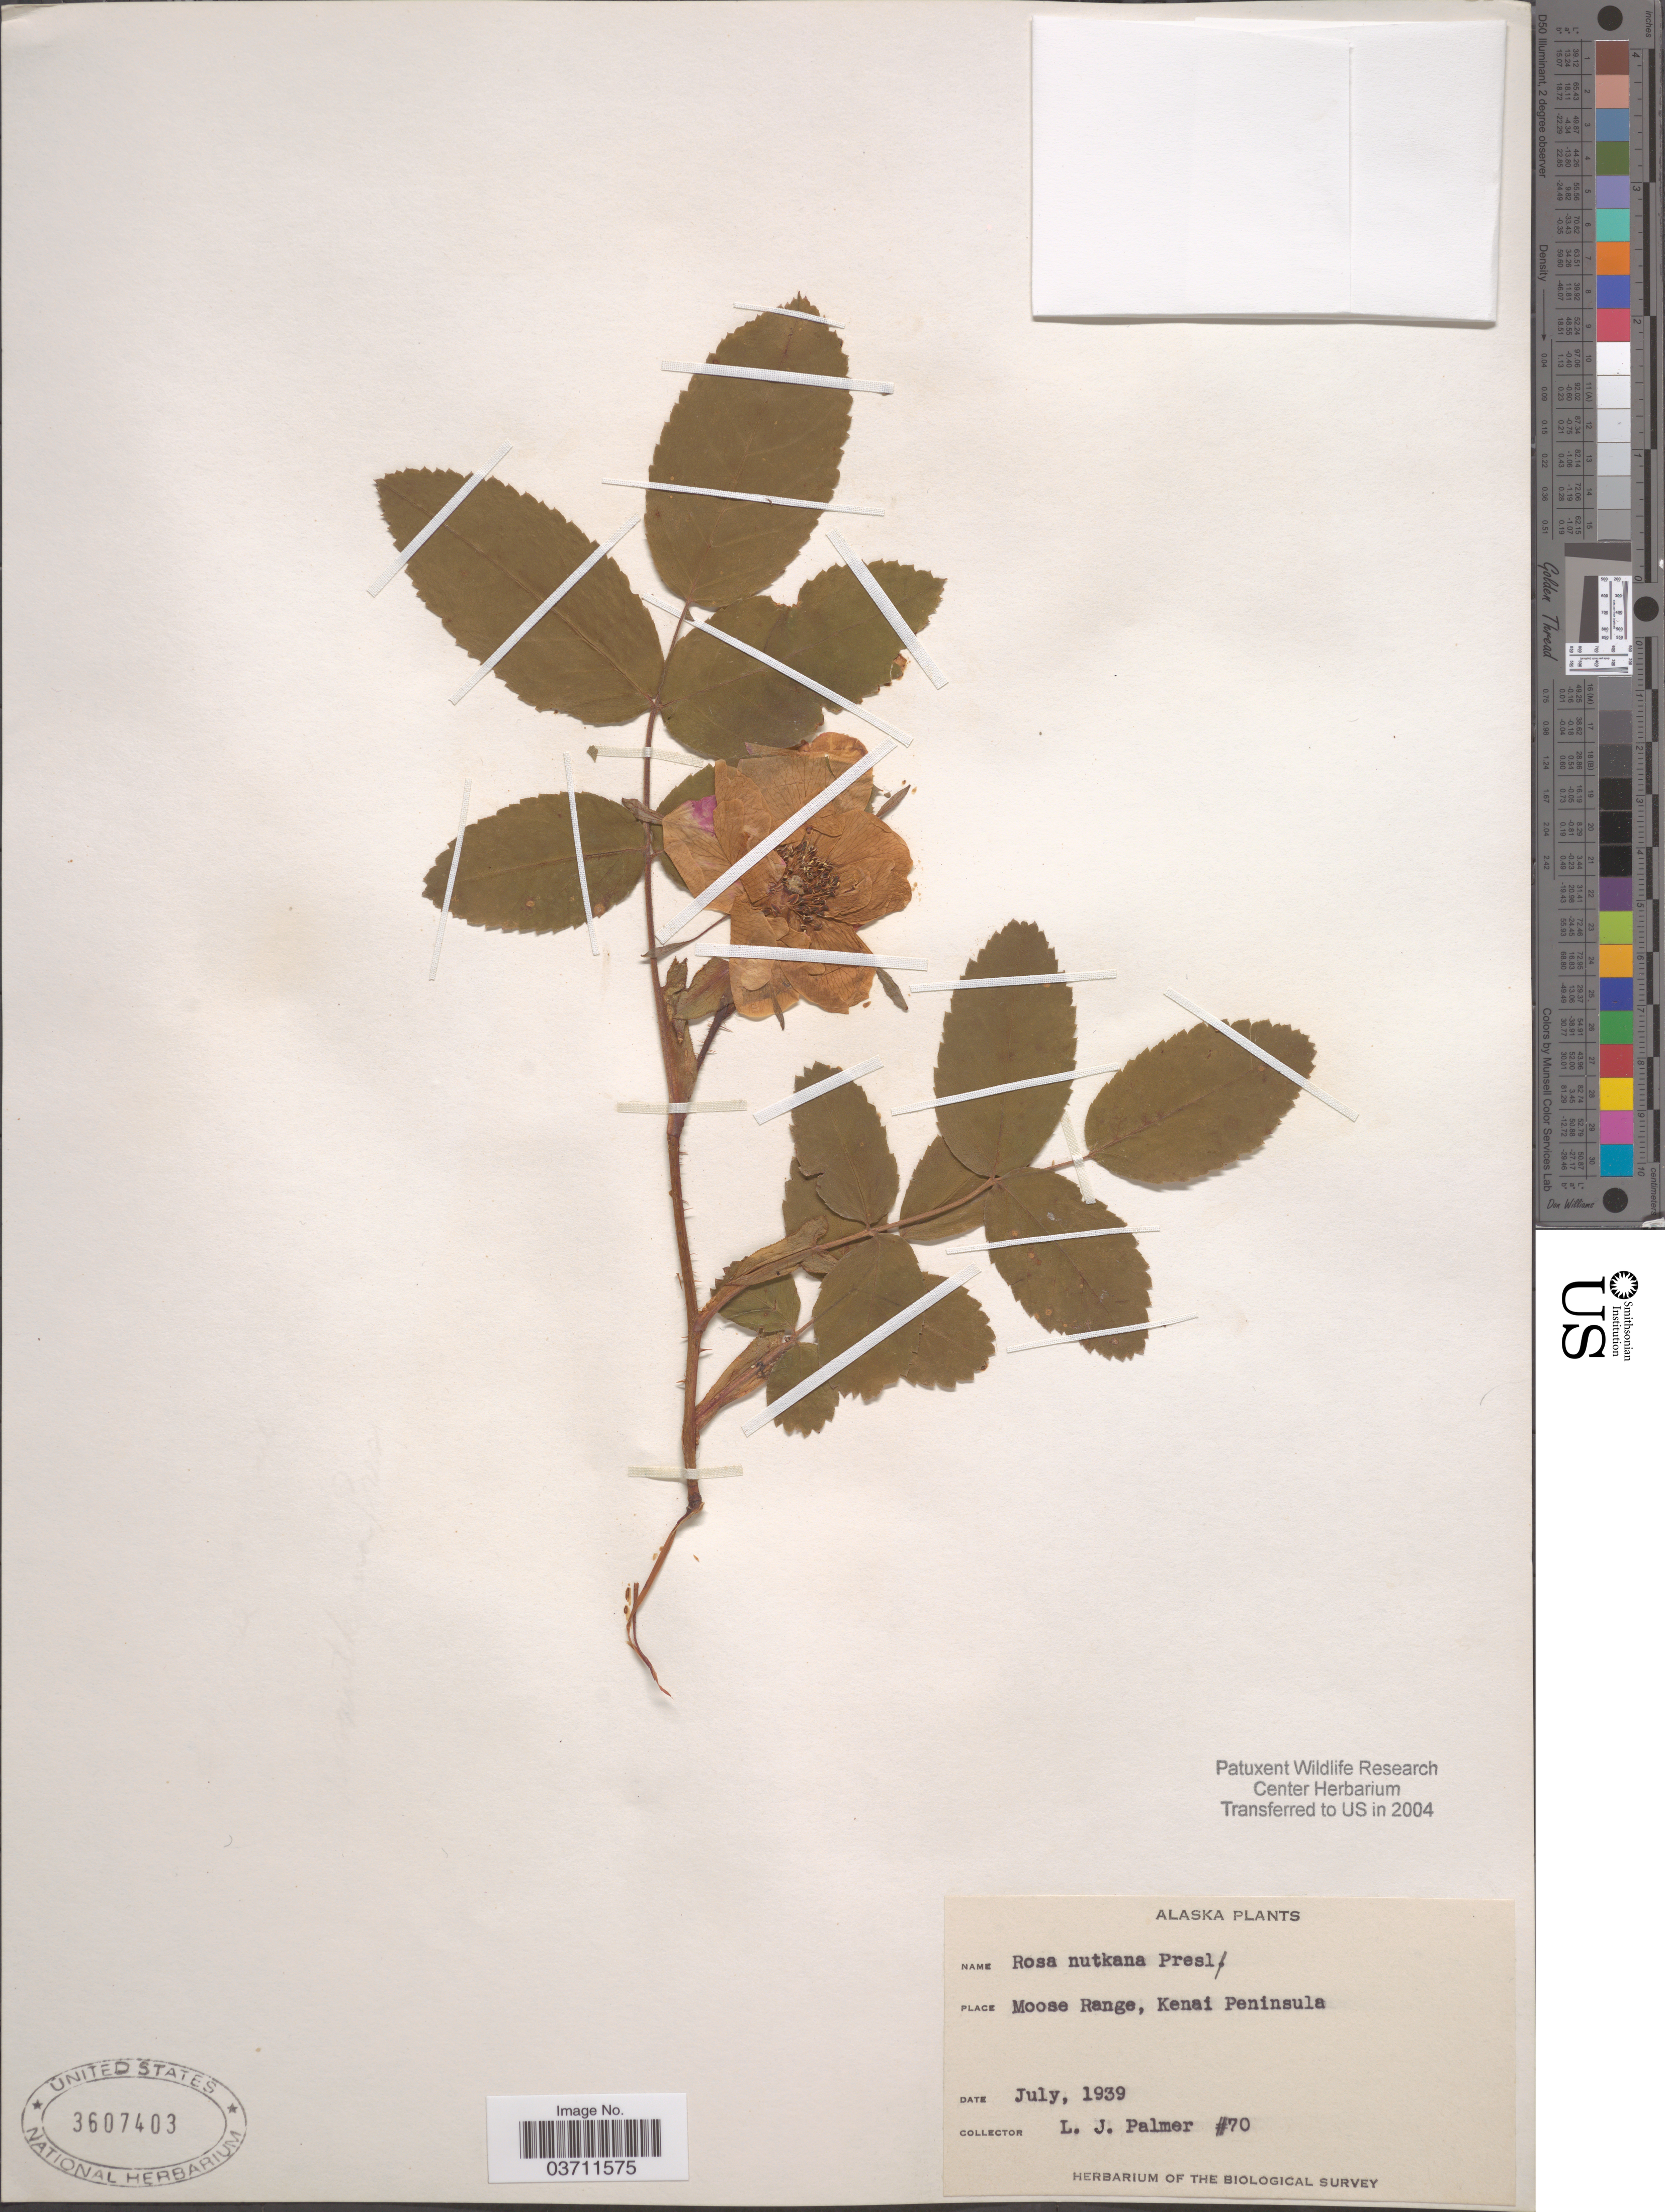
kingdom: Plantae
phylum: Tracheophyta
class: Magnoliopsida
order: Rosales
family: Rosaceae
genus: Rosa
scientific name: Rosa nutkana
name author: C. Presl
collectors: L. J. Palmer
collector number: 70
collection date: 1939-07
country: United States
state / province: Alaska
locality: Moose Range, Kenai Peninsula.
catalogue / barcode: US 3607403